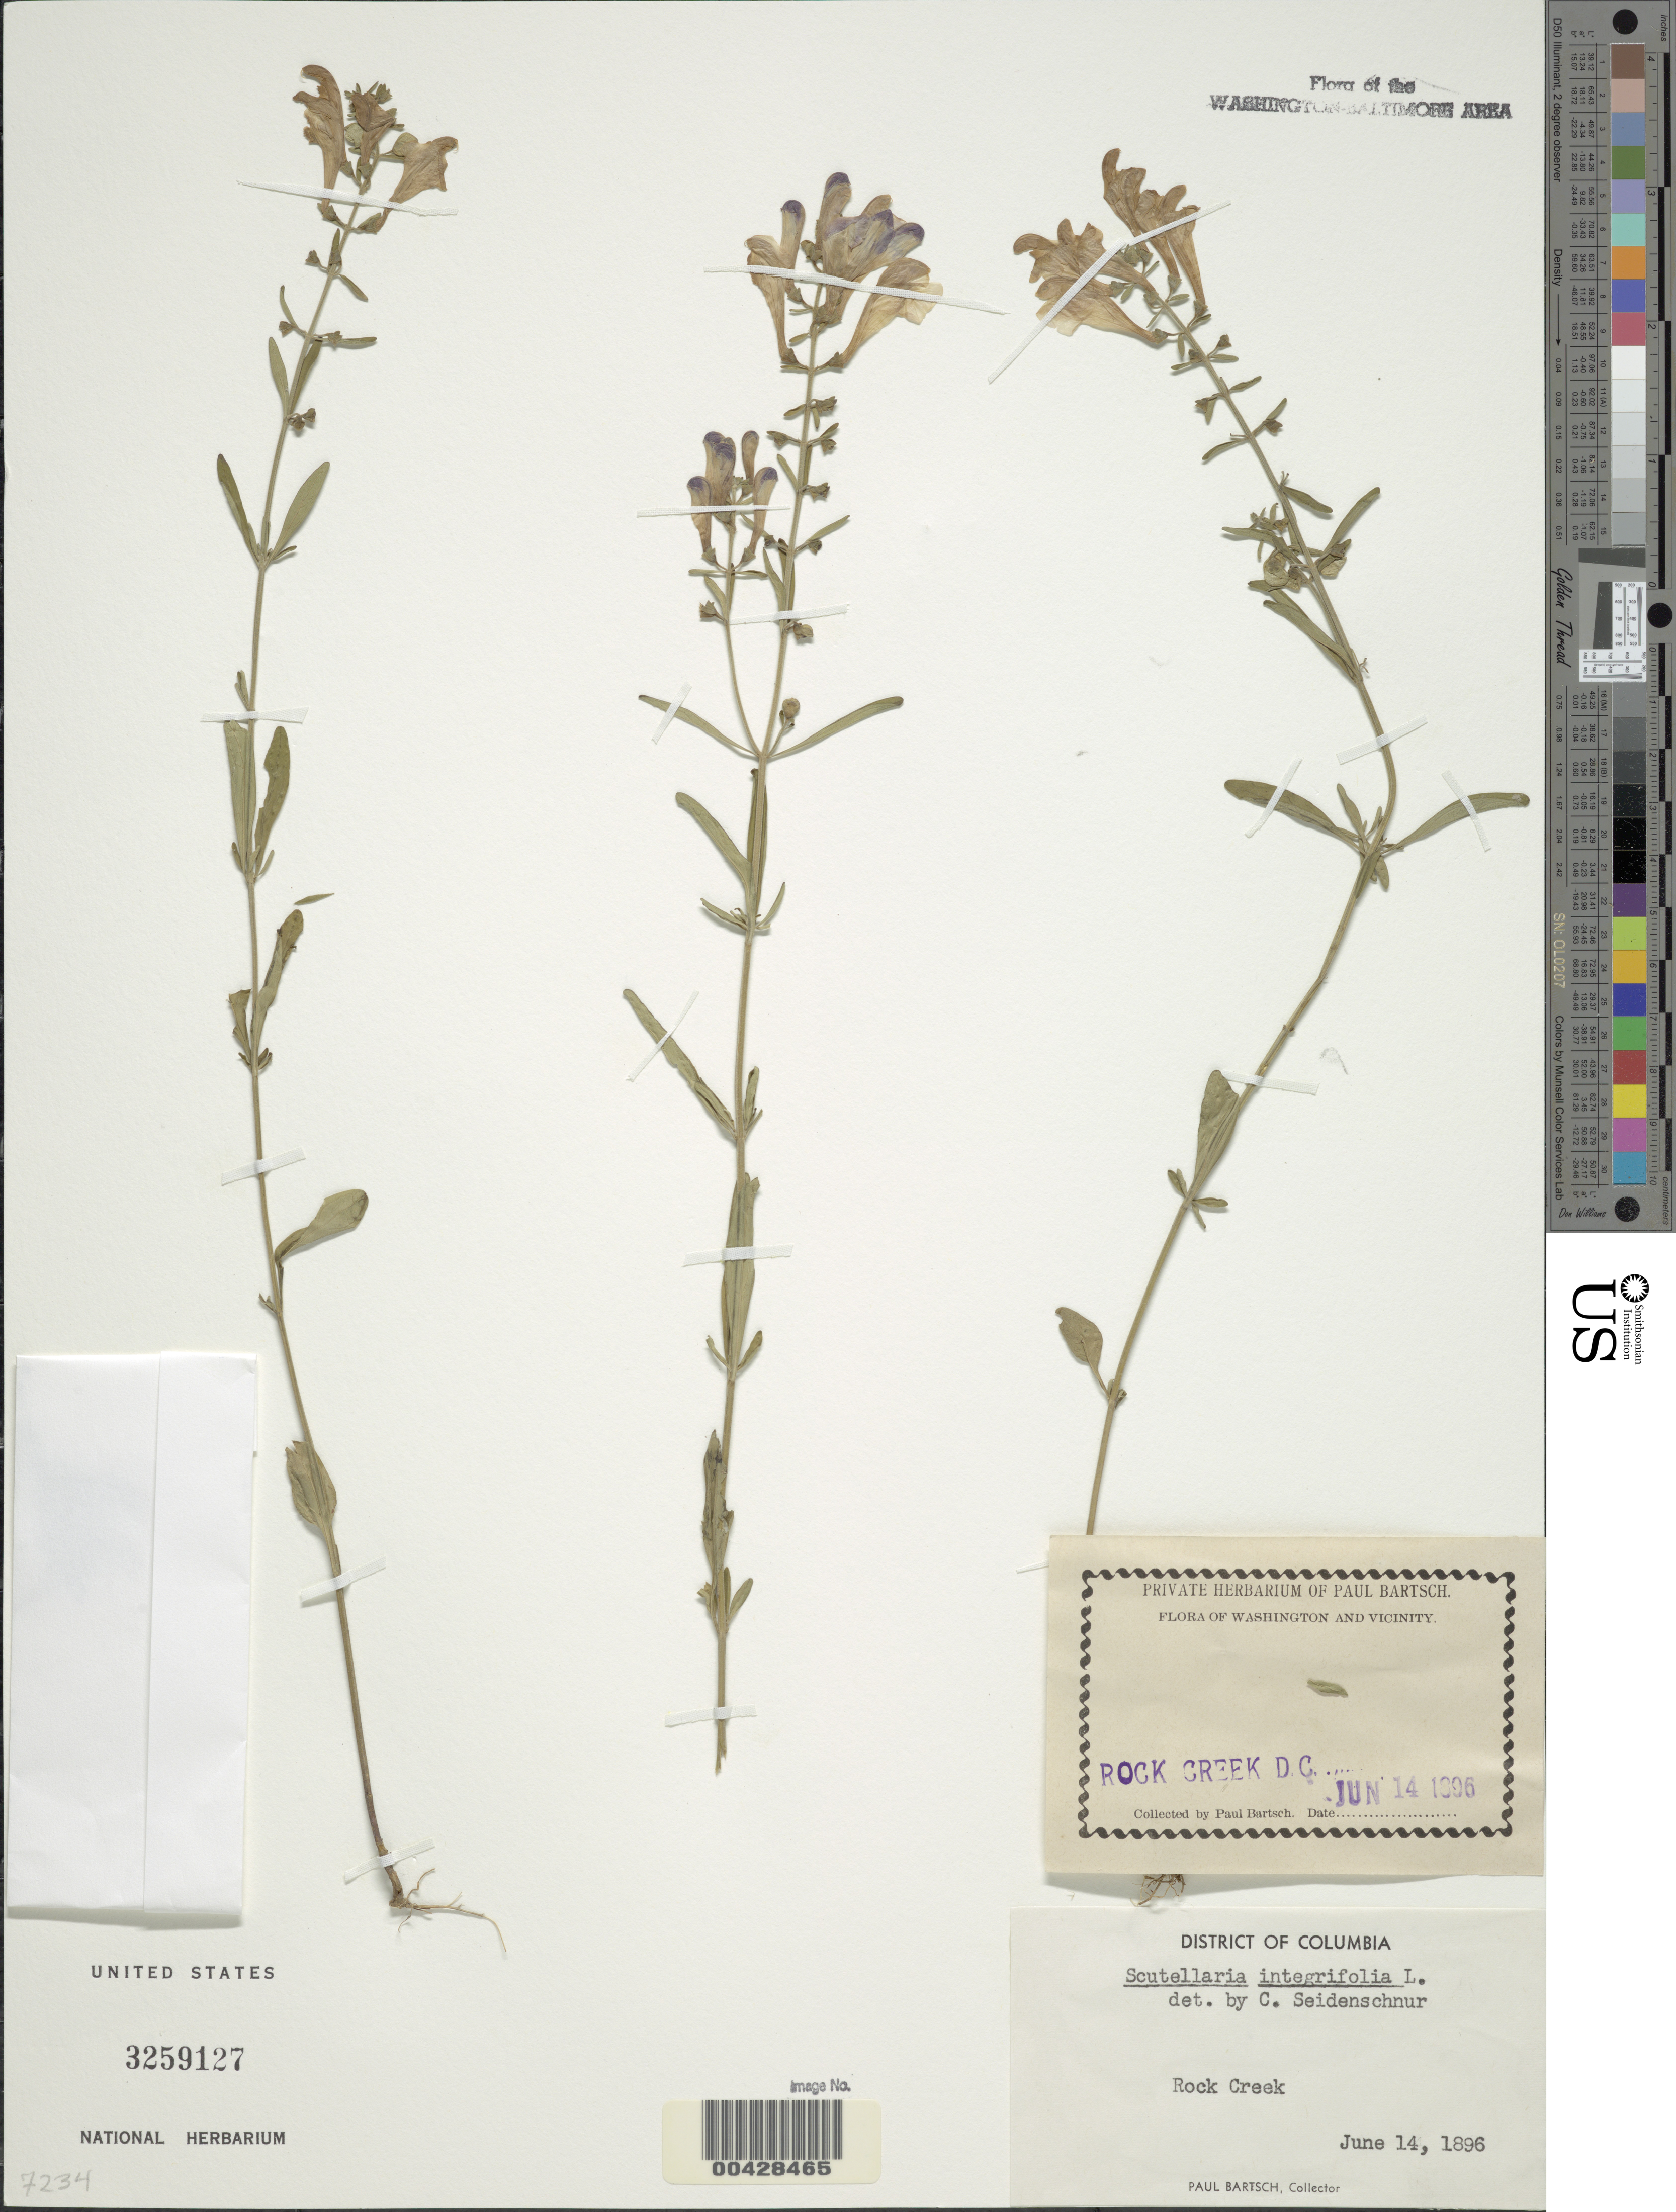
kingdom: Plantae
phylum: Tracheophyta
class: Magnoliopsida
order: Lamiales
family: Lamiaceae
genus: Scutellaria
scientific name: Scutellaria integrifolia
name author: L.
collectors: P. Bartsch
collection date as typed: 14 Jun 1896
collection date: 1896-06-14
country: United States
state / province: District of Columbia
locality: Rock Creek Rock Creek Park and vicinity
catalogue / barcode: US 3259127